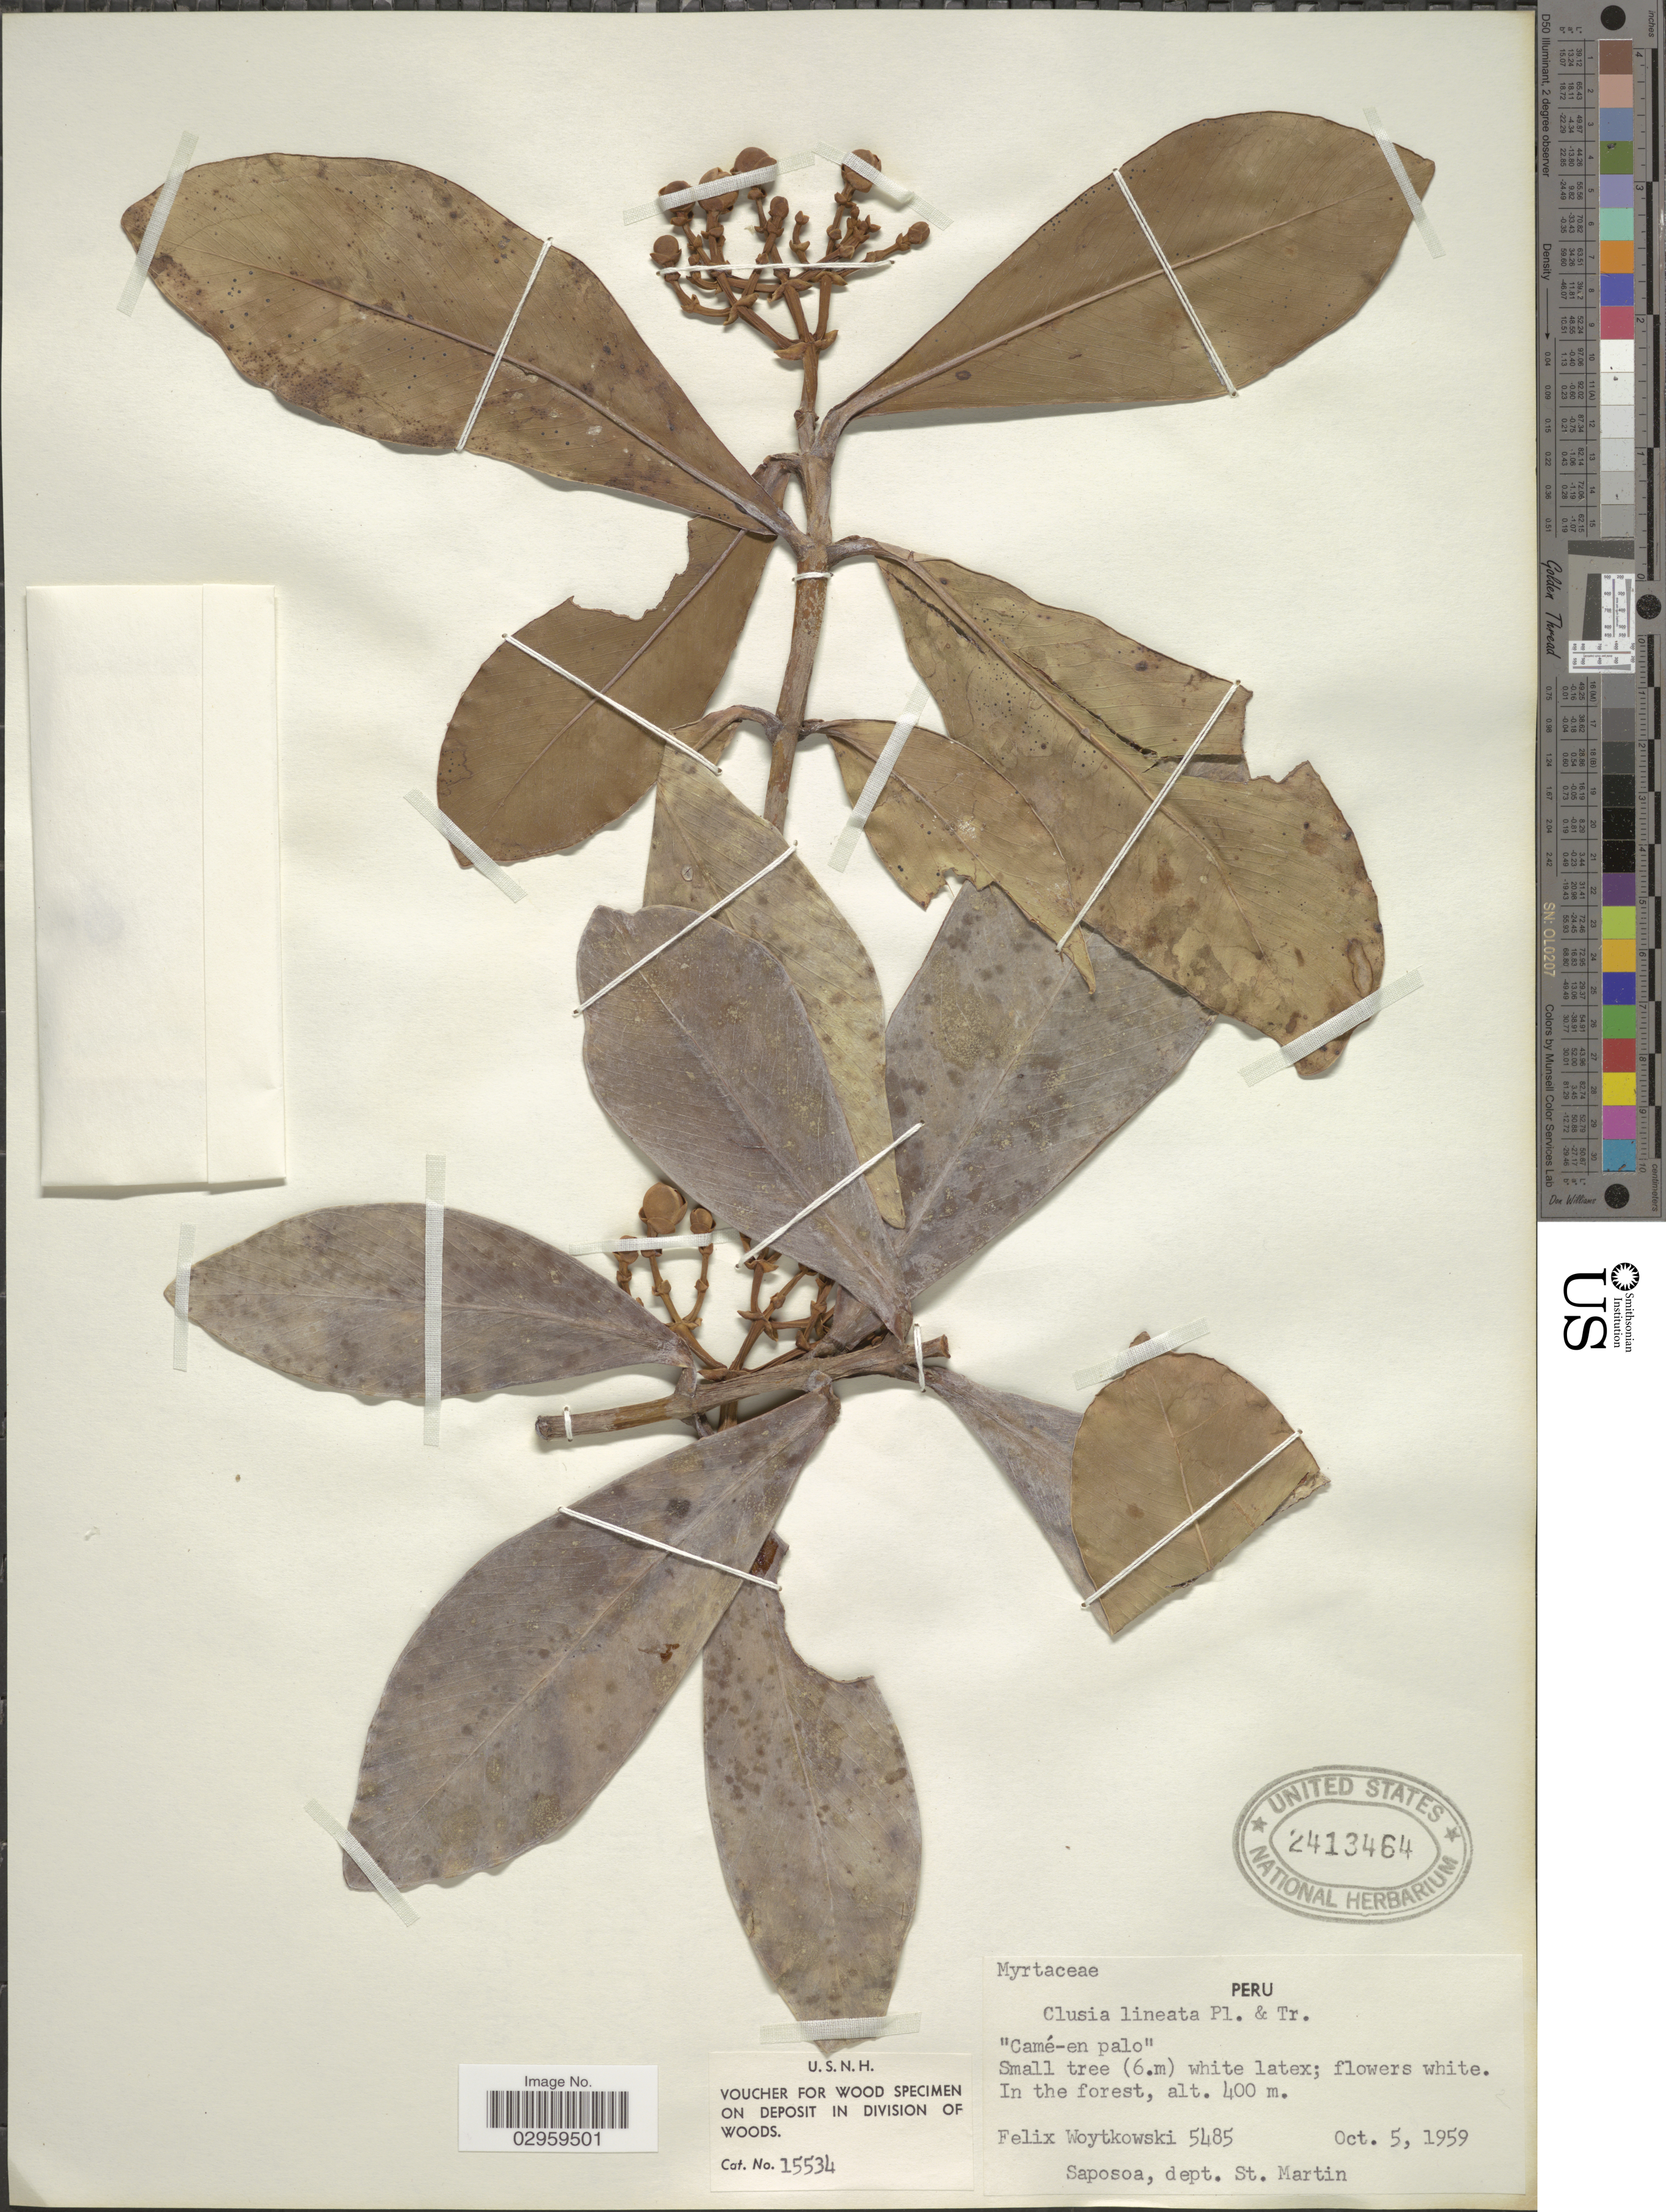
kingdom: Plantae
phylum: Tracheophyta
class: Magnoliopsida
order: Malpighiales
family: Clusiaceae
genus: Clusia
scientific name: Clusia lineata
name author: (Benth.) Planch. & Triana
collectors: F. Woytkowski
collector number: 5485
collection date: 1959-10-05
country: Peru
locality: Saposoa, dept. St. Martin.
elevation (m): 400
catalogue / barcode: US 2413464